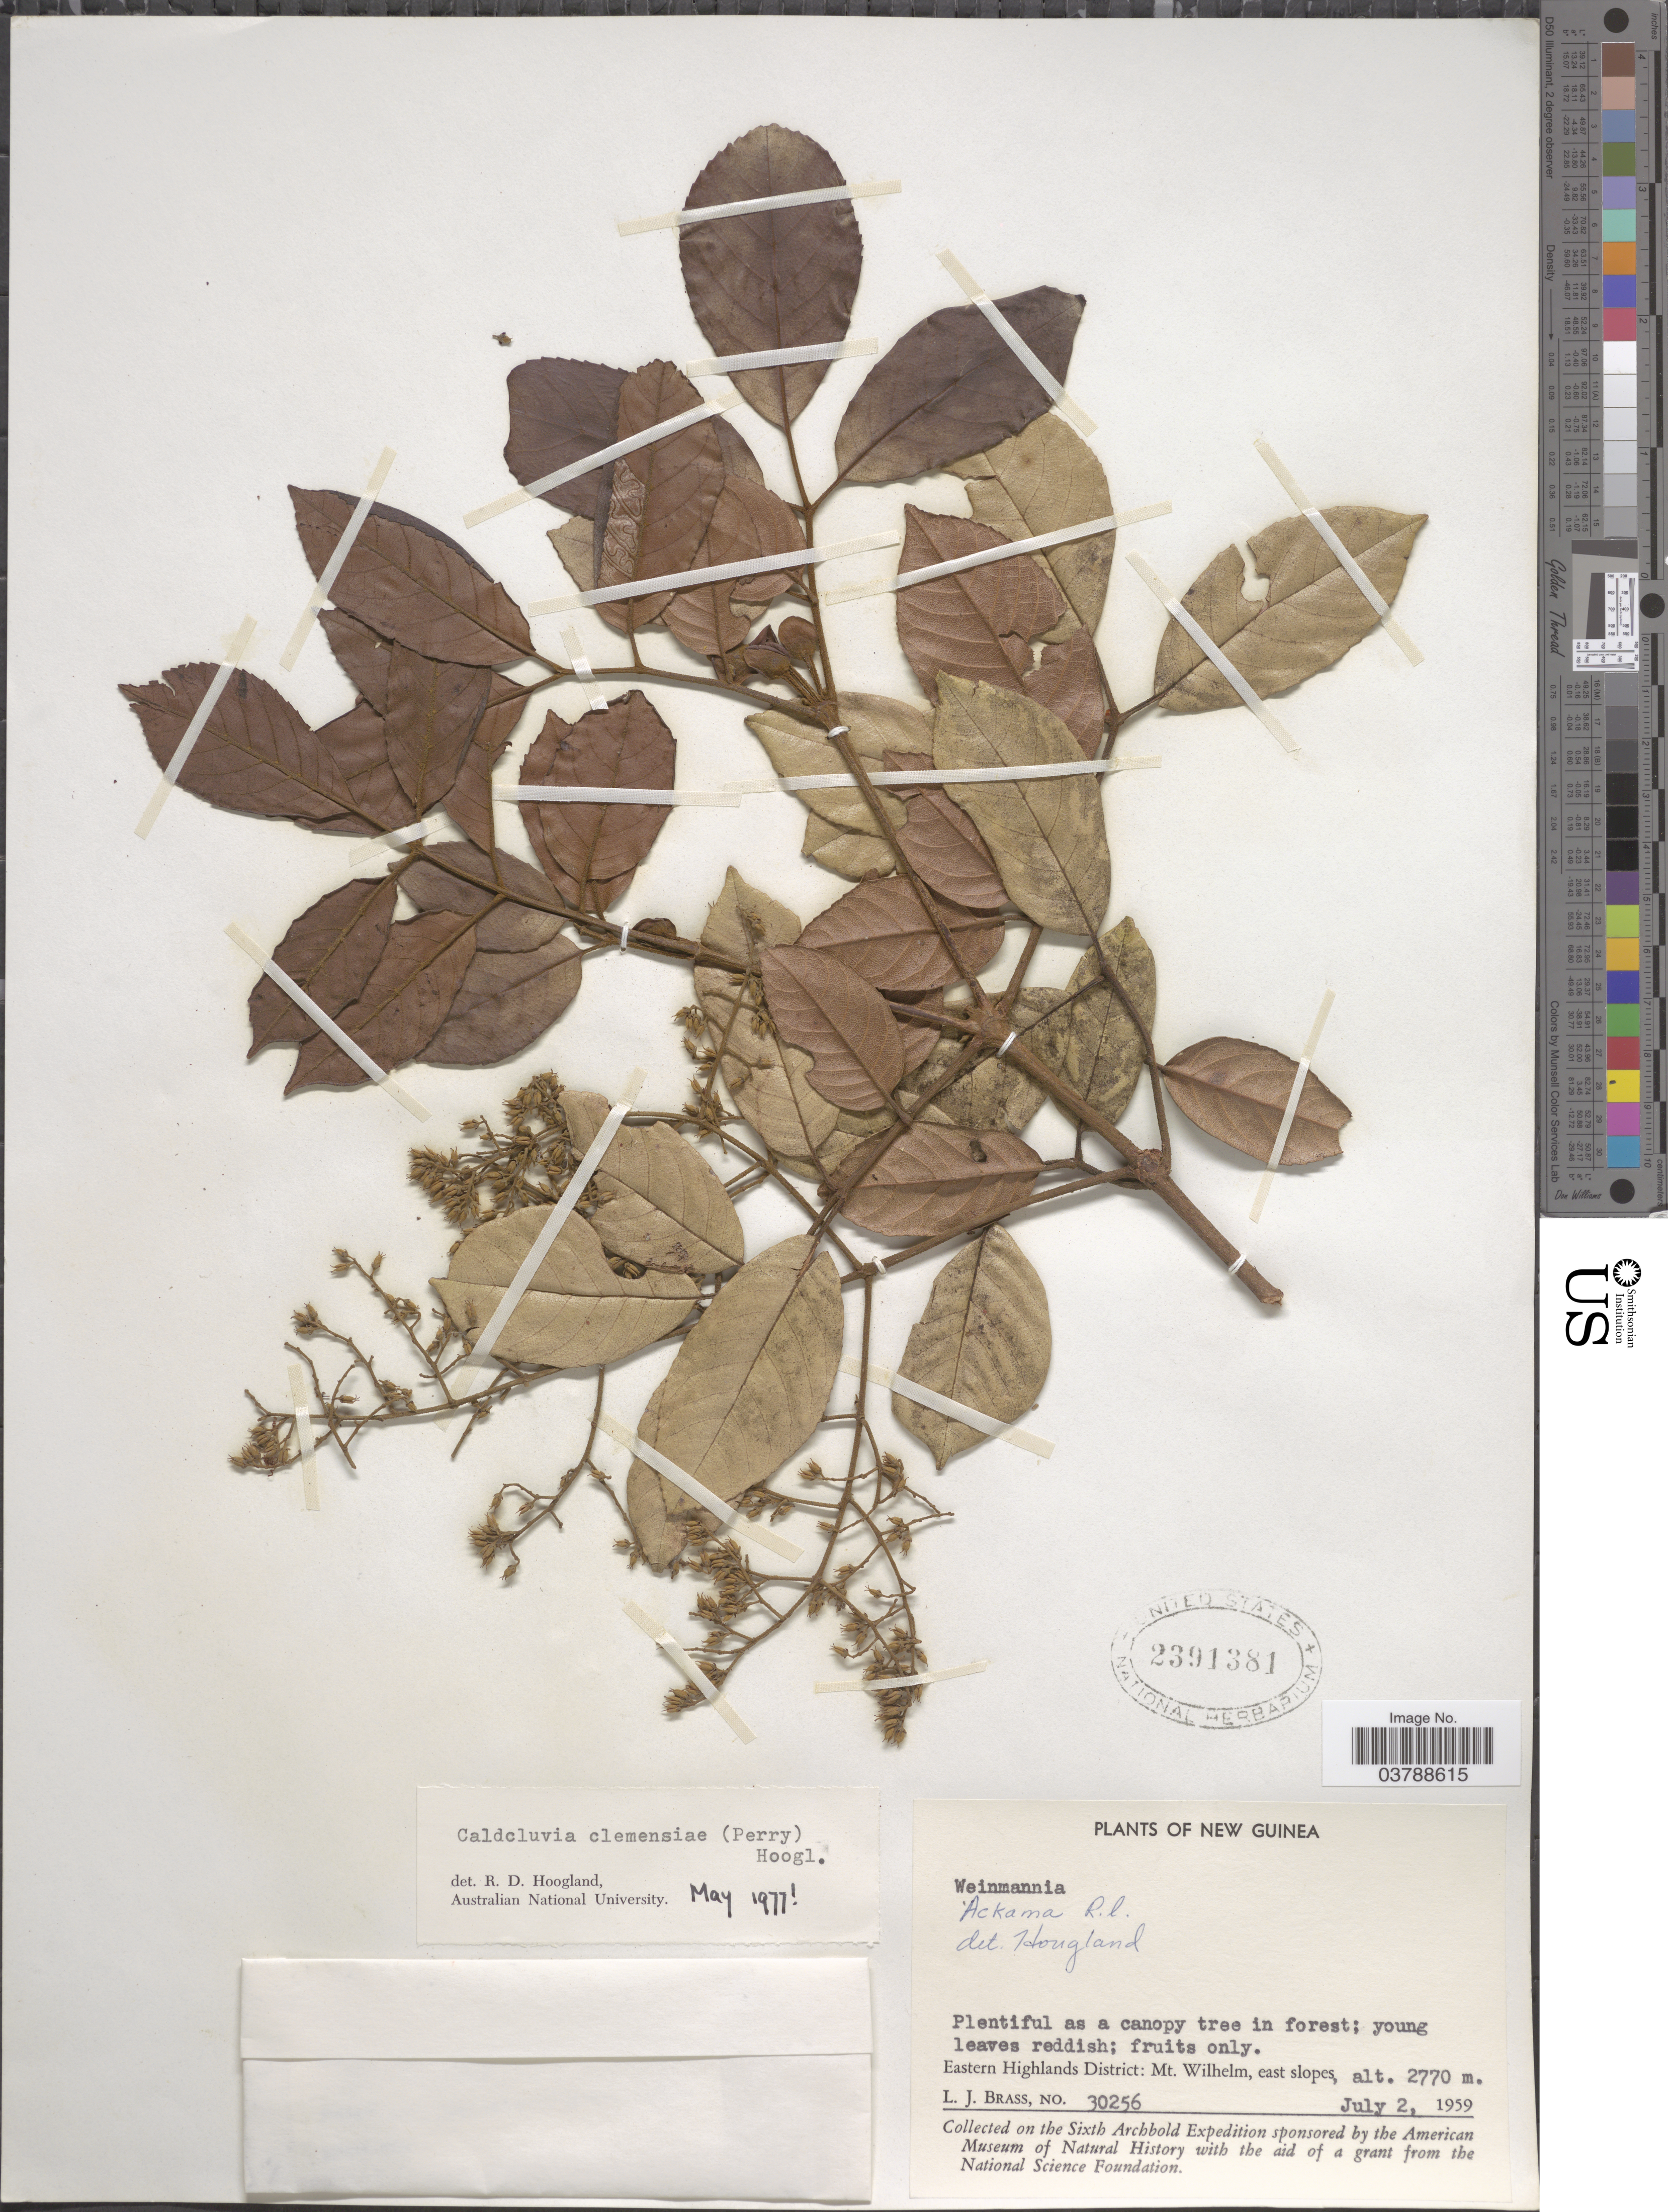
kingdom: Plantae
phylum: Tracheophyta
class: Magnoliopsida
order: Oxalidales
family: Cunoniaceae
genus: Caldcluvia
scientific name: Caldcluvia clemensiae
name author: Hoogland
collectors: L. J. Brass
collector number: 30256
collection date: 1959-07-02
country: Papua New Guinea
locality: New Guinea. Eastern Highlands District: Mt. Wilhelm, east slopes.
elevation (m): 2770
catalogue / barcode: US 2391381